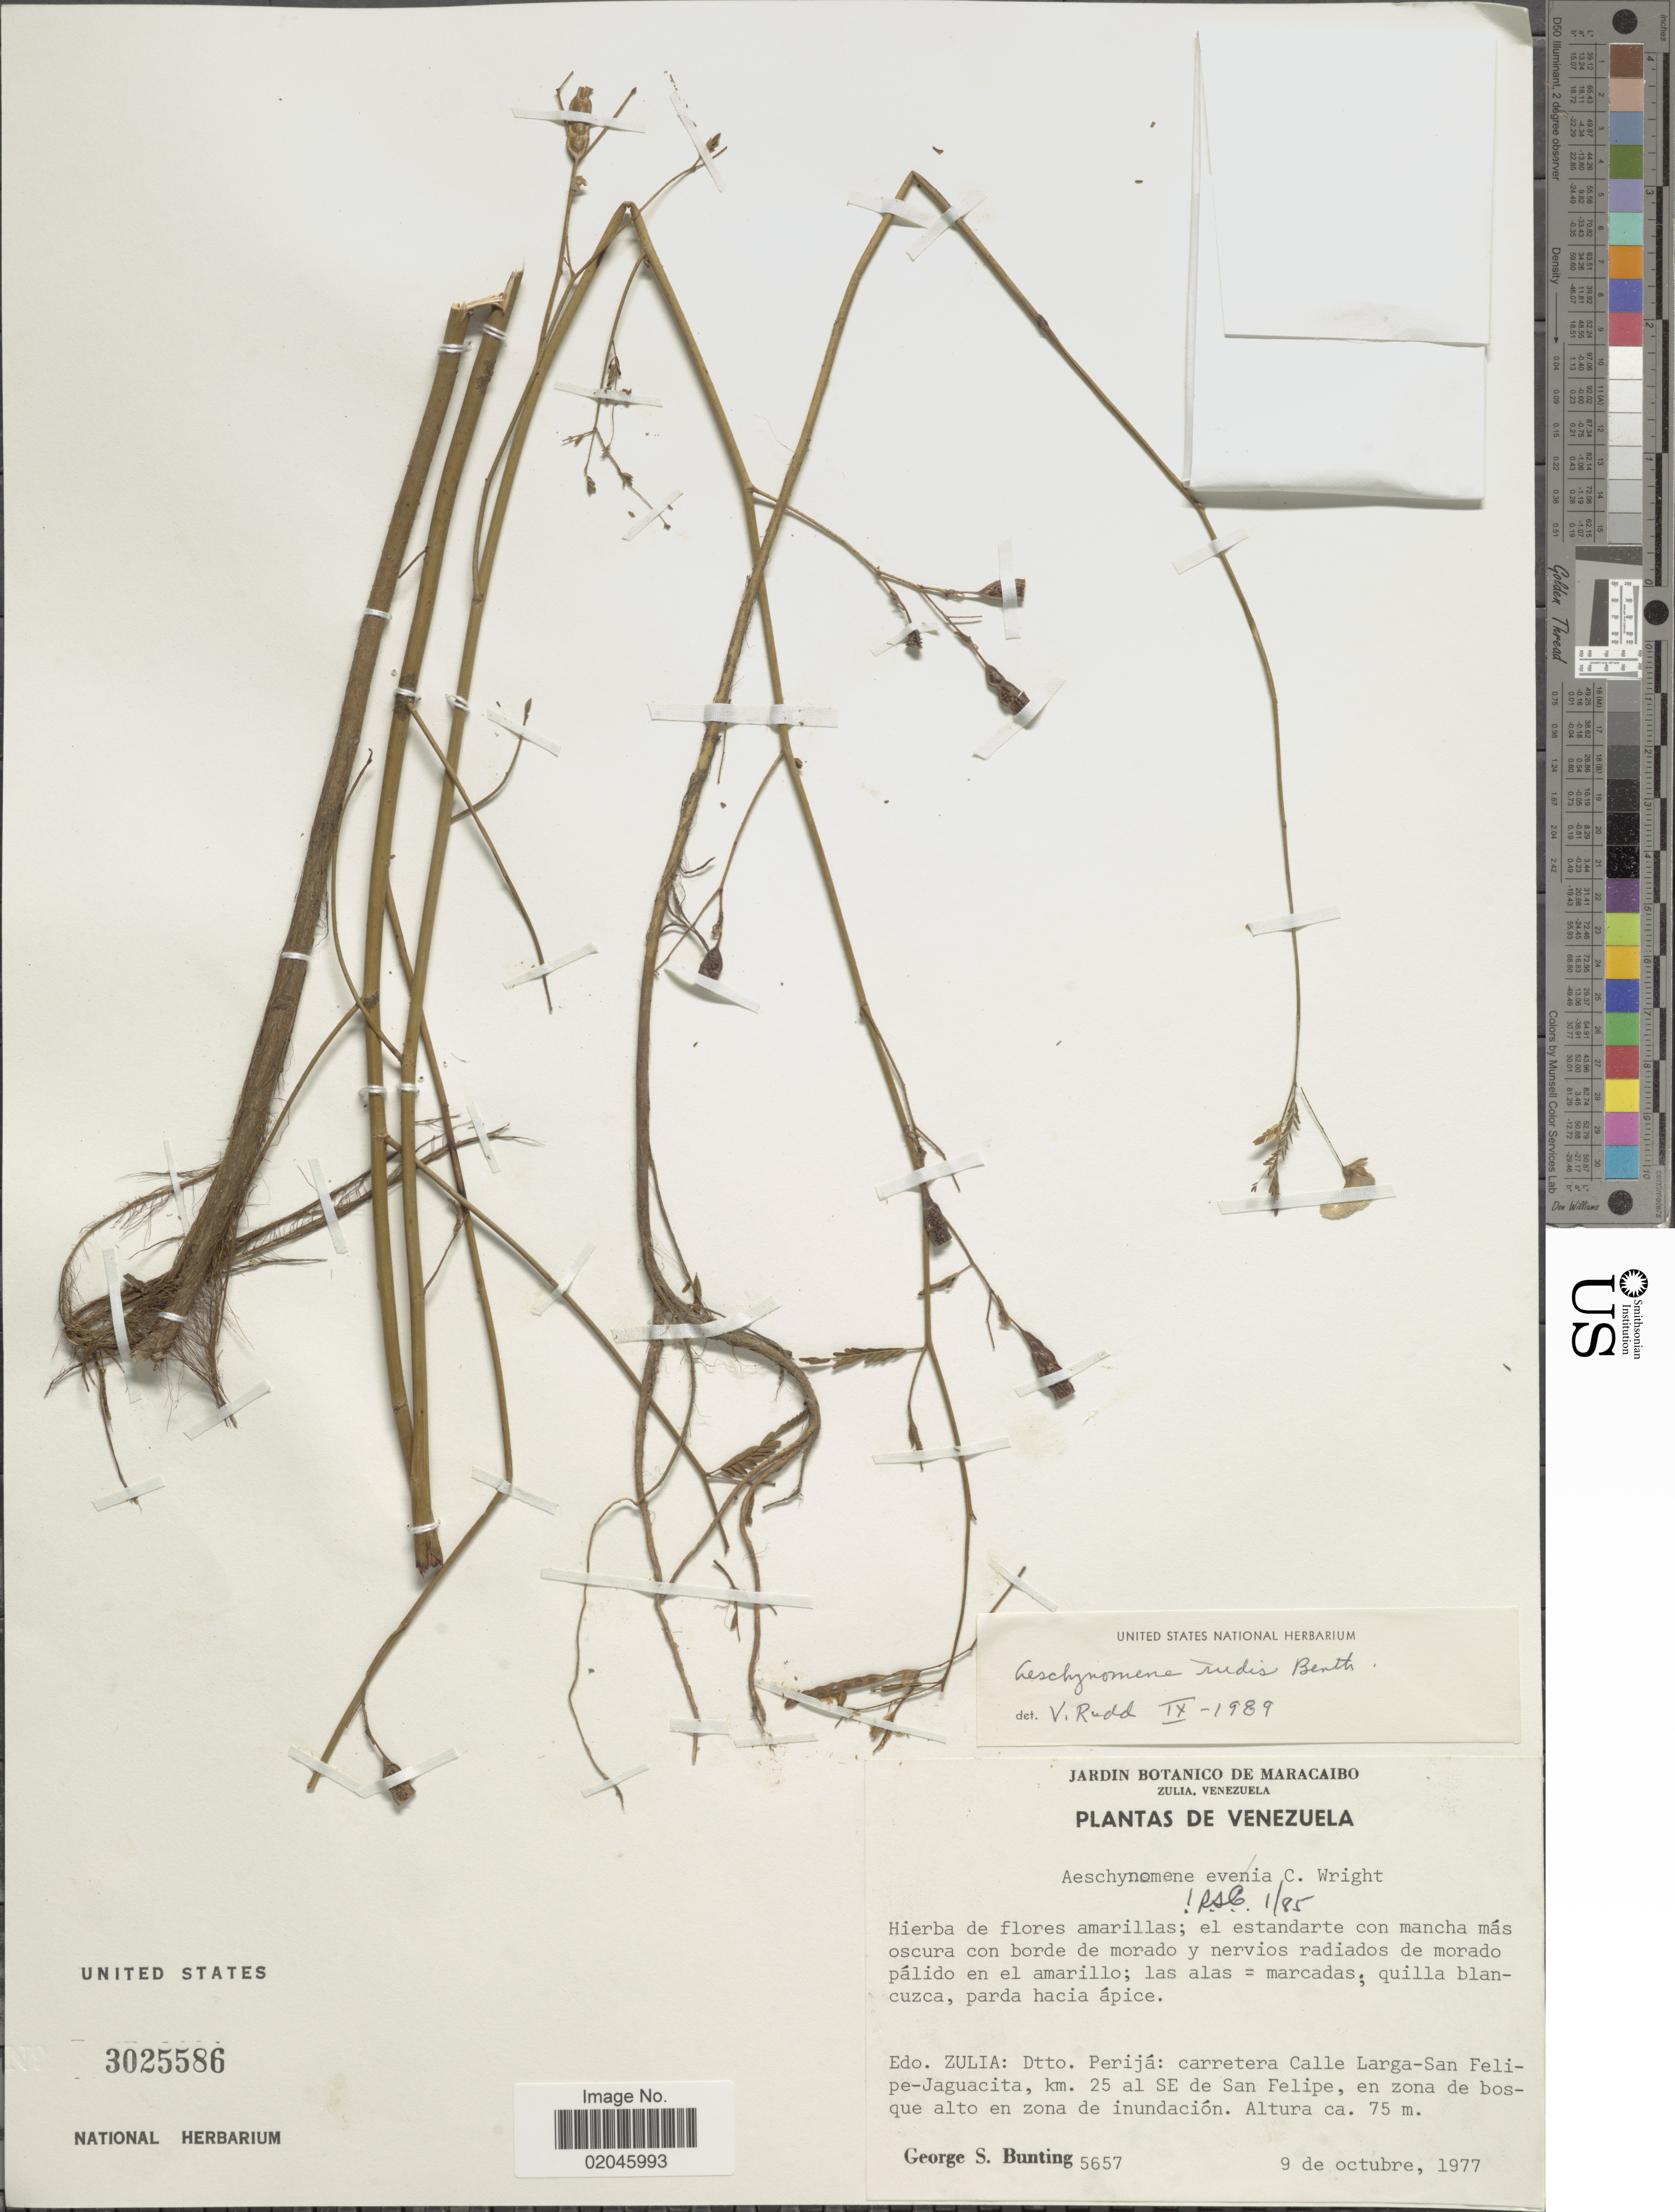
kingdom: Plantae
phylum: Tracheophyta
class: Magnoliopsida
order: Fabales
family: Fabaceae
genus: Aeschynomene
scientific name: Aeschynomene rudis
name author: Benth.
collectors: G. S. Bunting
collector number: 5657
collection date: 1977-10-09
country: Venezuela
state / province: Zulia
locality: Dtto. Perija: Carrertera Calle Larga-San Felipe-Jaguacita, km 25 al SE de San Felipe, en zona de bosque alto en zona de inundacion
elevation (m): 75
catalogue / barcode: US 3025586